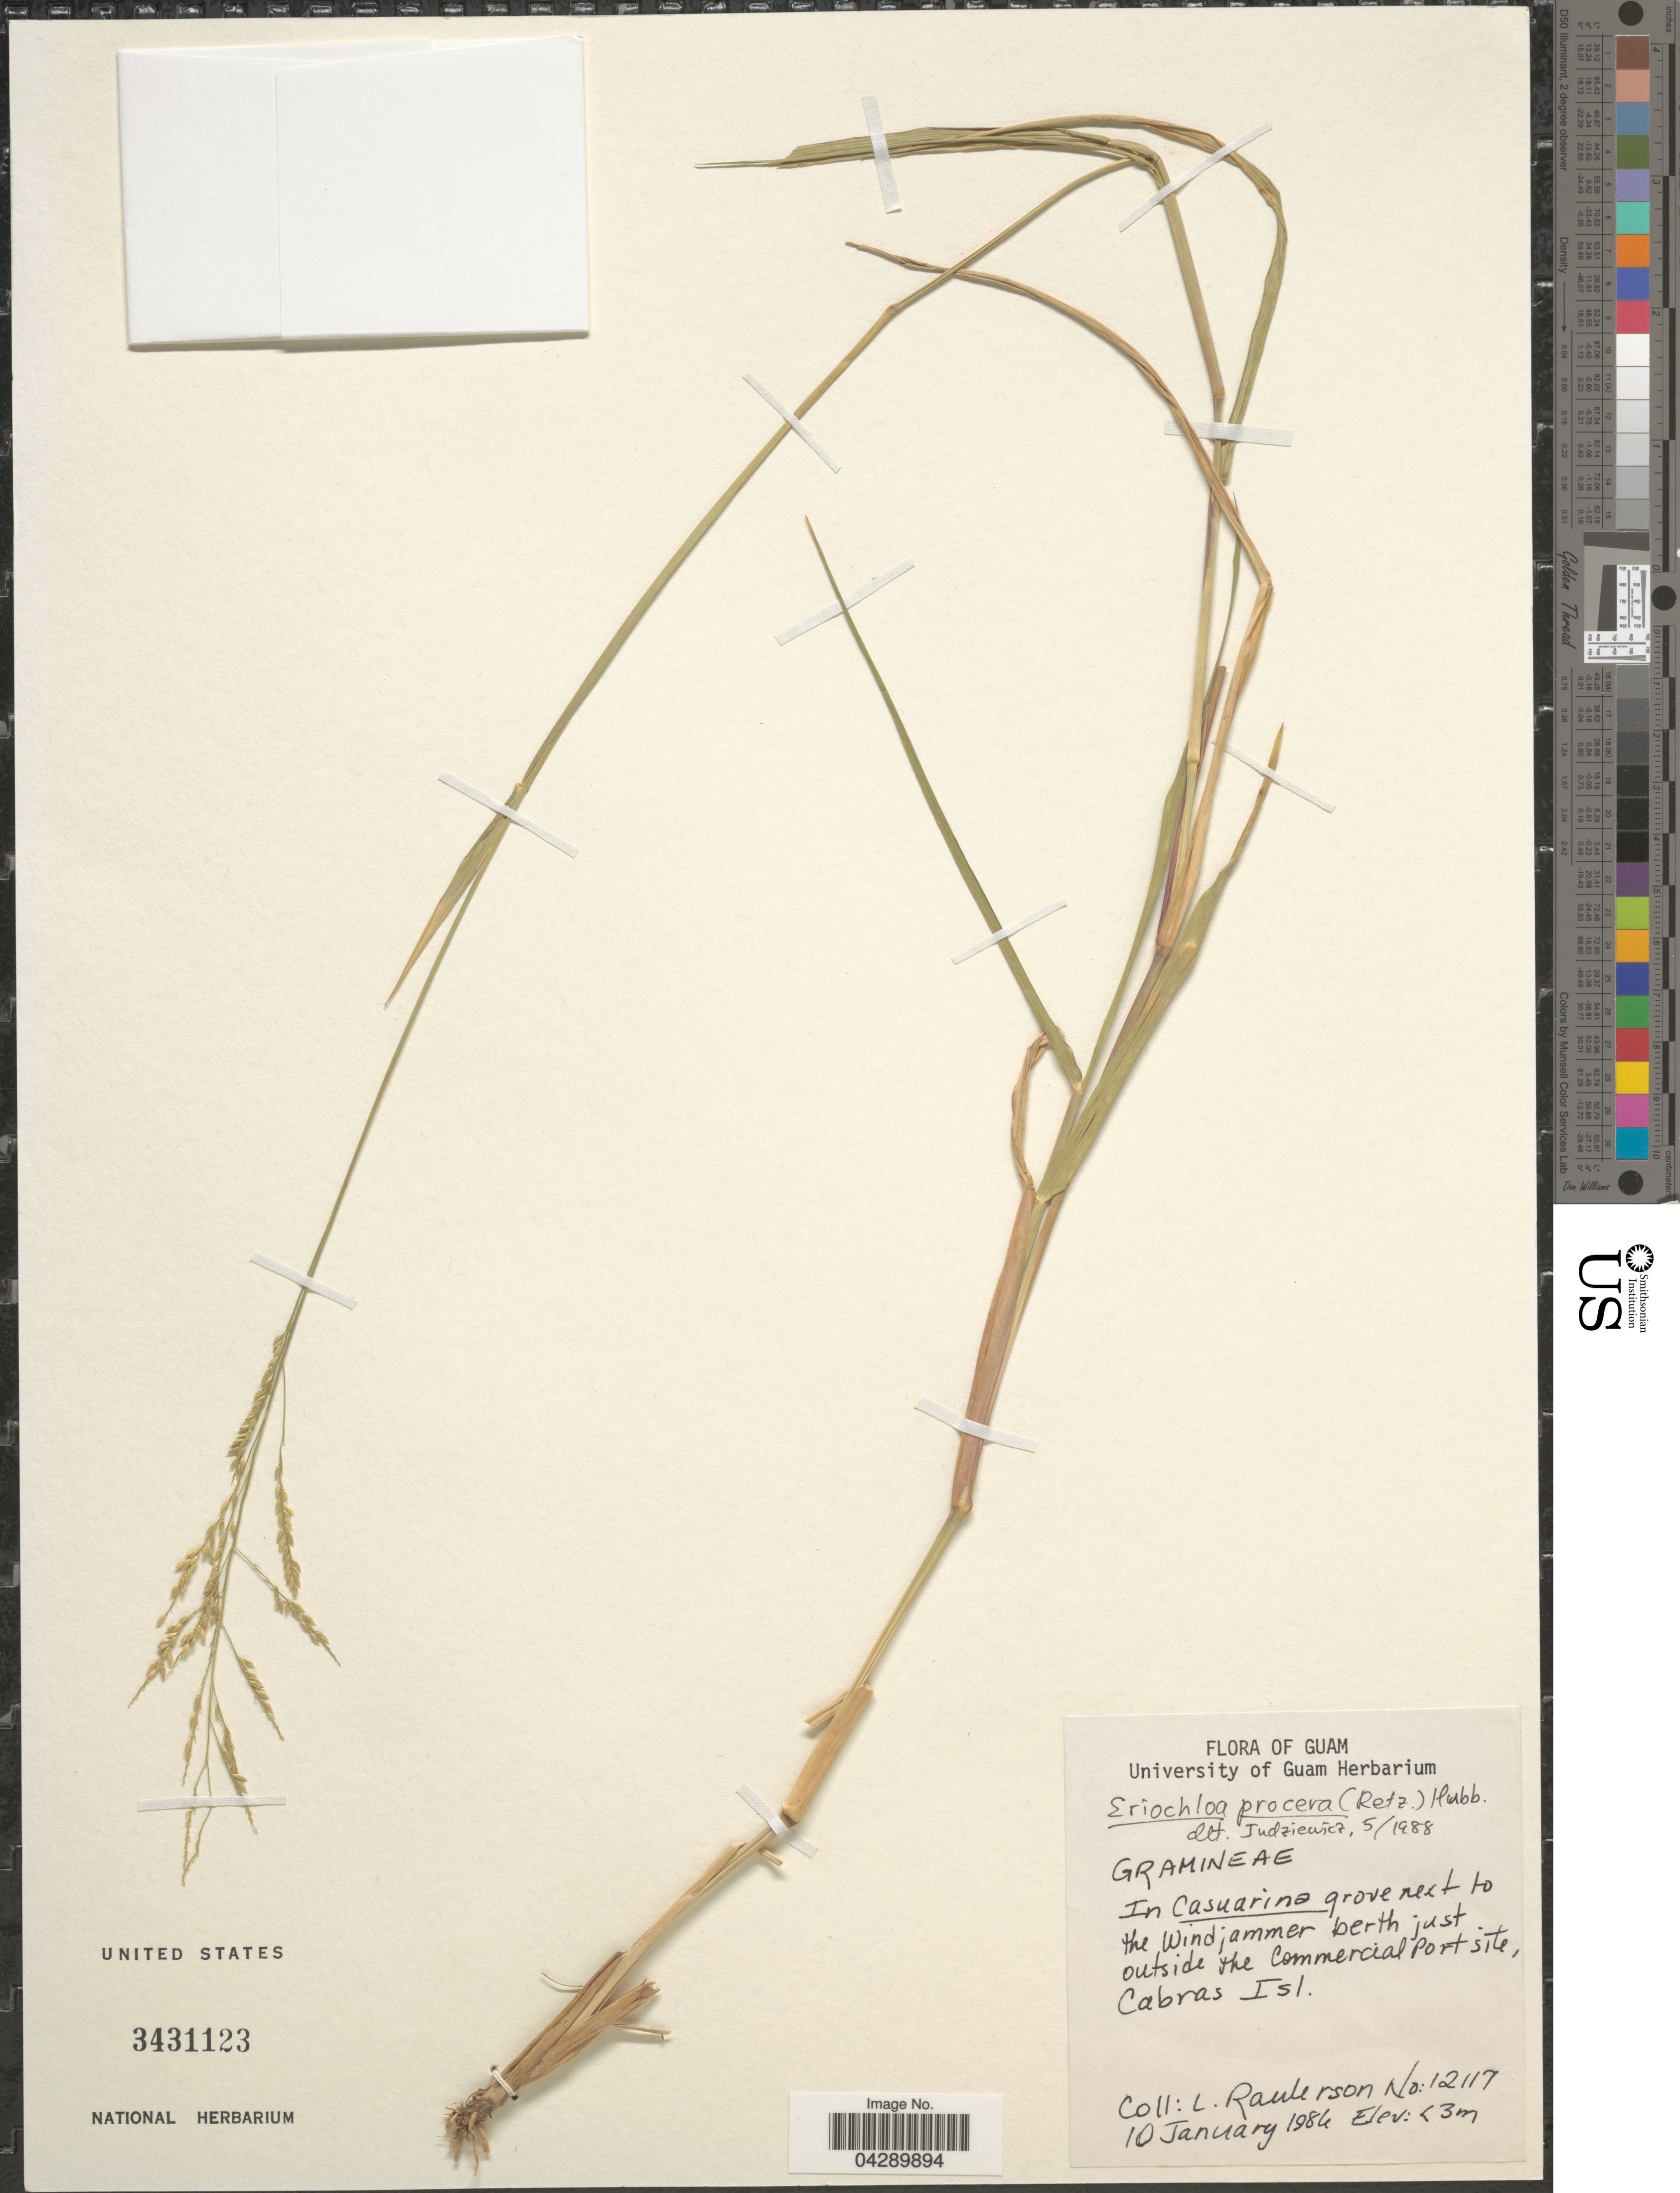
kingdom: Plantae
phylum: Tracheophyta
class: Liliopsida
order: Poales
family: Poaceae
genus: Eriochloa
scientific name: Eriochloa procera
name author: (Retz.) C.E. Hubb.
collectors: L. Raulerson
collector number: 12117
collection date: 1984-01-10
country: Guam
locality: In Casuarina grove next to the Wind; ammer berth just outside the Commercial Port site, Cabras Isl.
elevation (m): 3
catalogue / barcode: US 3431123